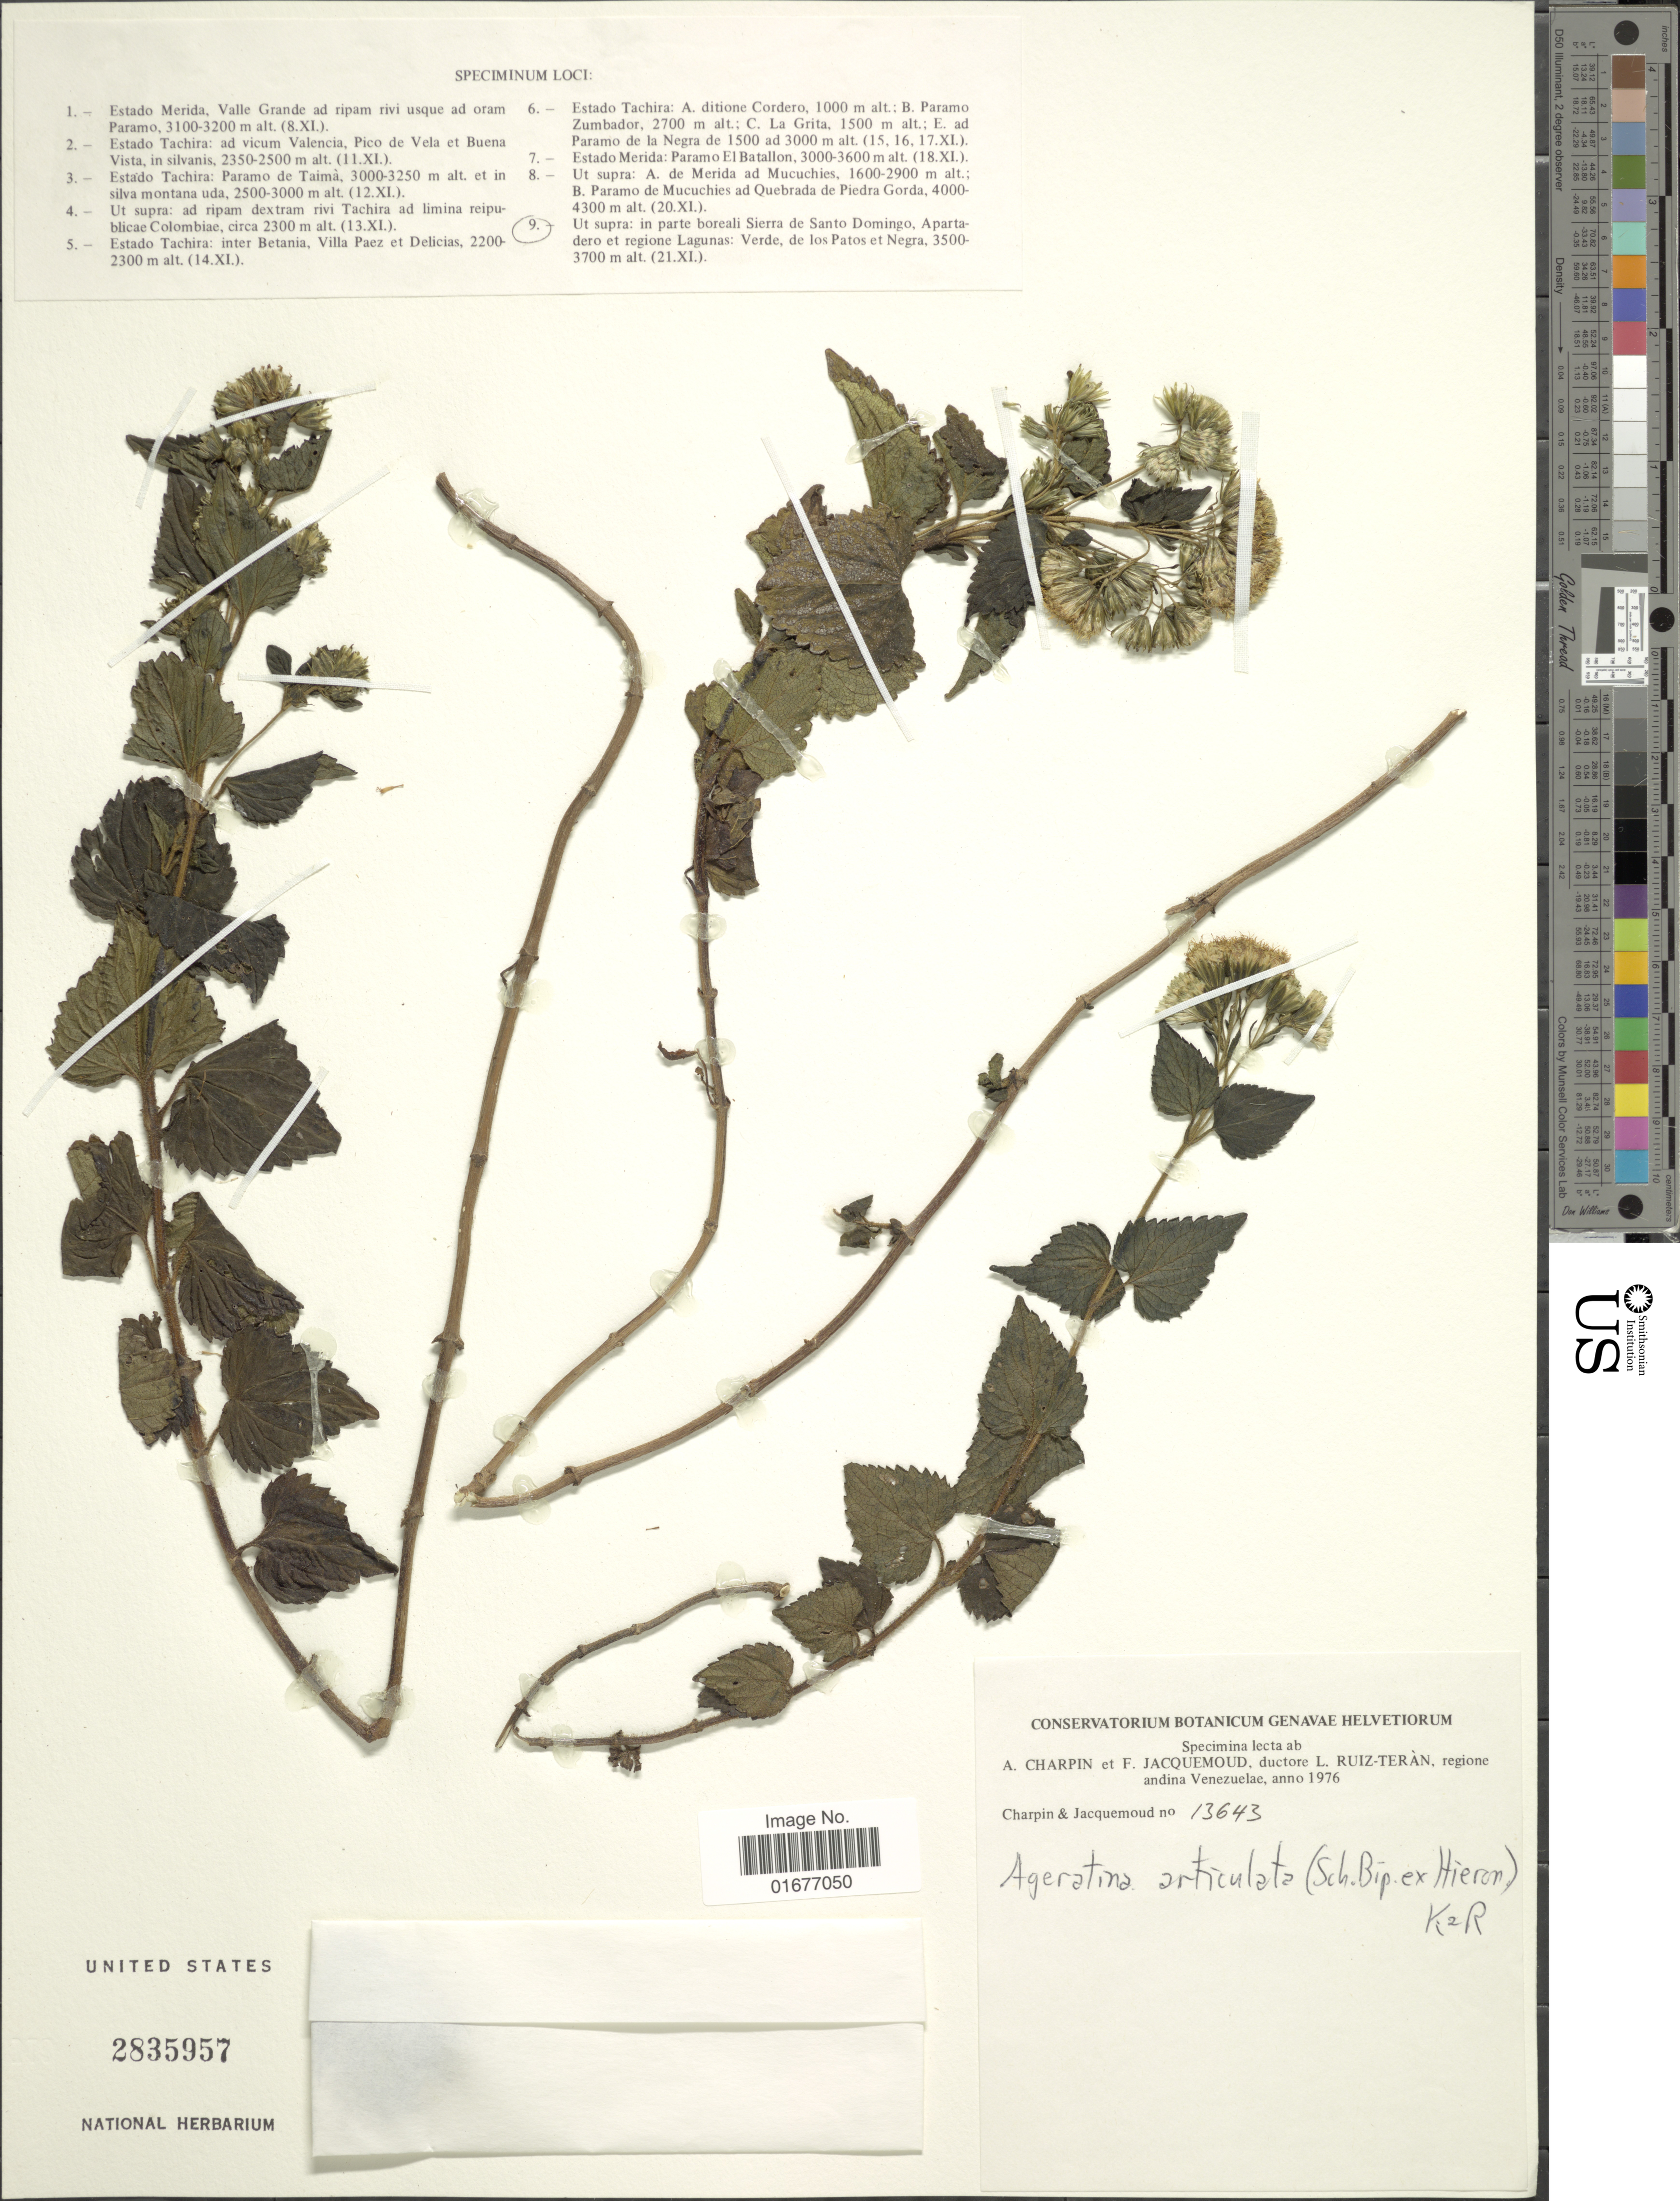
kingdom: Plantae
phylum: Tracheophyta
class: Magnoliopsida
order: Asterales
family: Asteraceae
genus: Ageratina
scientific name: Ageratina ibaguensis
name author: (Sch. Bip. ex Hieron.) R.M. King & H. Rob.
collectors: A. Charpin, F. Jacquemoud & L. E. Ruíz-Terán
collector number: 13643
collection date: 1976-11-21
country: Venezuela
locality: Ut supra: in parte boreali Sierra de Santo Domingo, Apartadero et regione Lagunas: Verde, de los Patos et Negra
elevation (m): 3500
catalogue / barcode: US 2835957